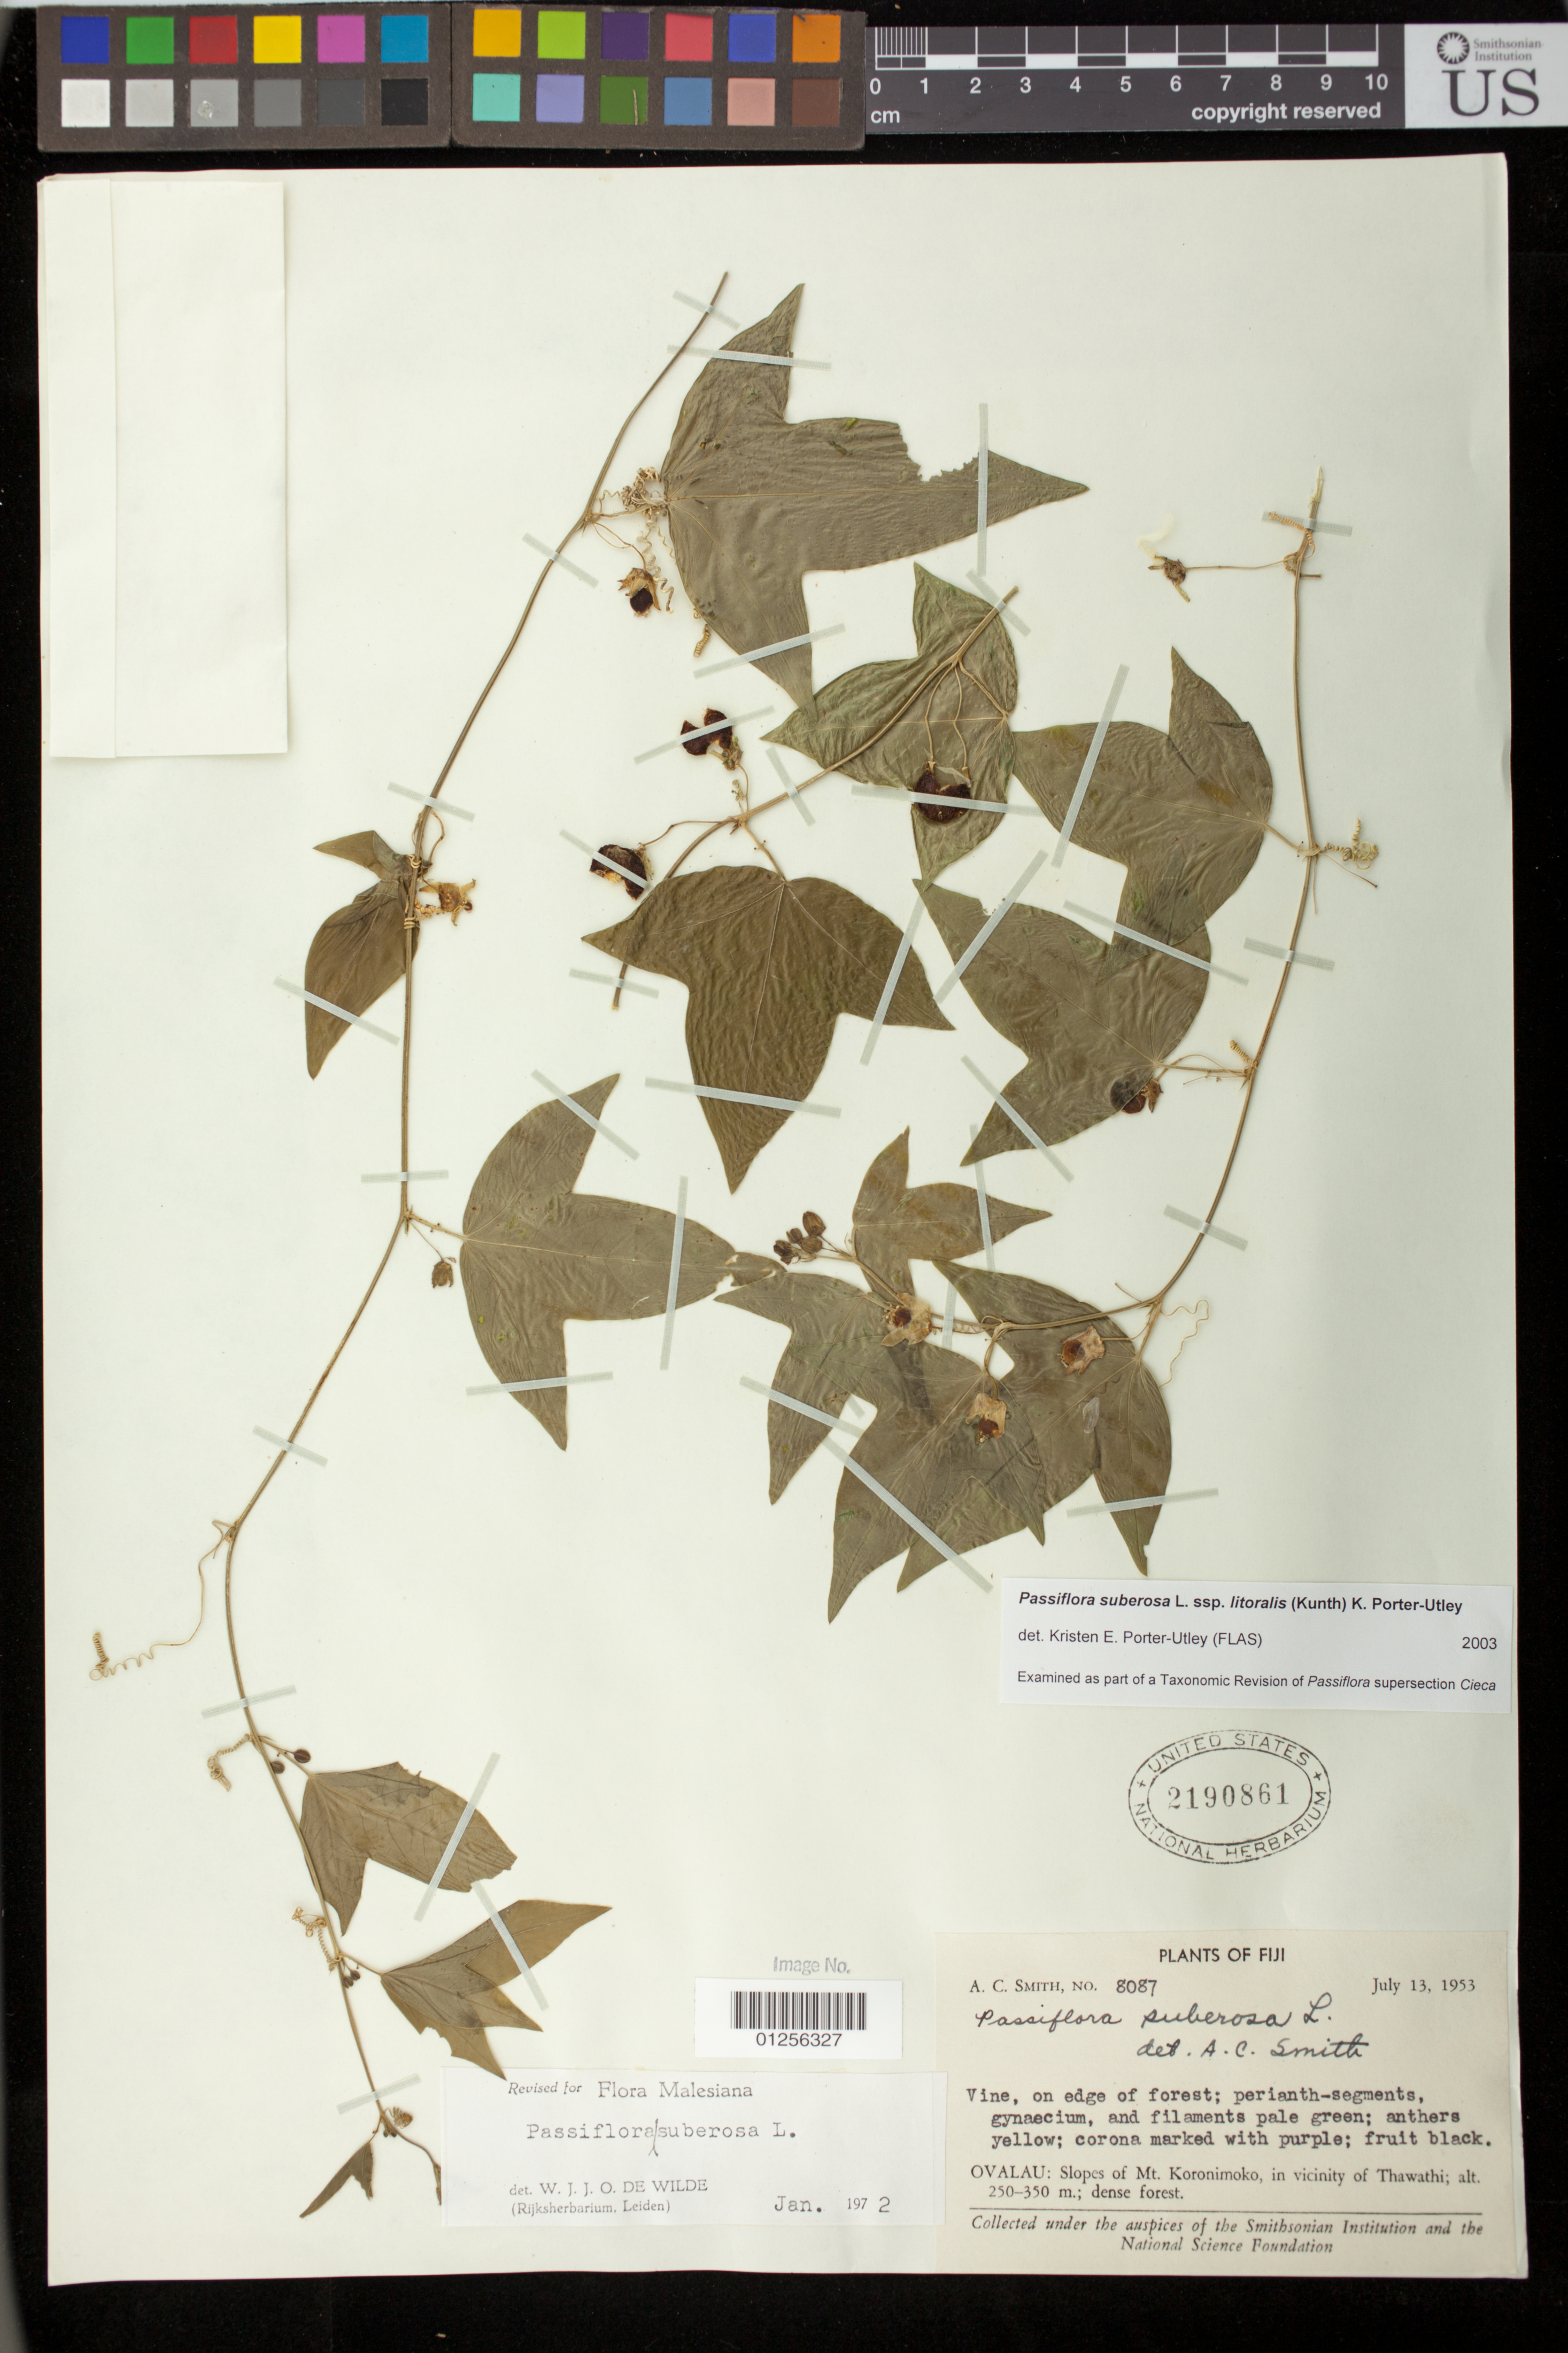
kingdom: Plantae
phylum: Tracheophyta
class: Magnoliopsida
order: Malpighiales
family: Passifloraceae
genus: Passiflora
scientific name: Passiflora suberosa subsp. litoralis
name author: (Kunth) Port.-Utl. et al.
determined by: Porter-Utley, Kristen E.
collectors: A. C. Smith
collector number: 8087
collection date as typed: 13 Jul 1953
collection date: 1953-07-13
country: Fiji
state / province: Ovalau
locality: Slopes of Mt Koronimoko, in vicinity of Thawathi.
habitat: On edge of forest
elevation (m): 250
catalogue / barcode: US 2190861